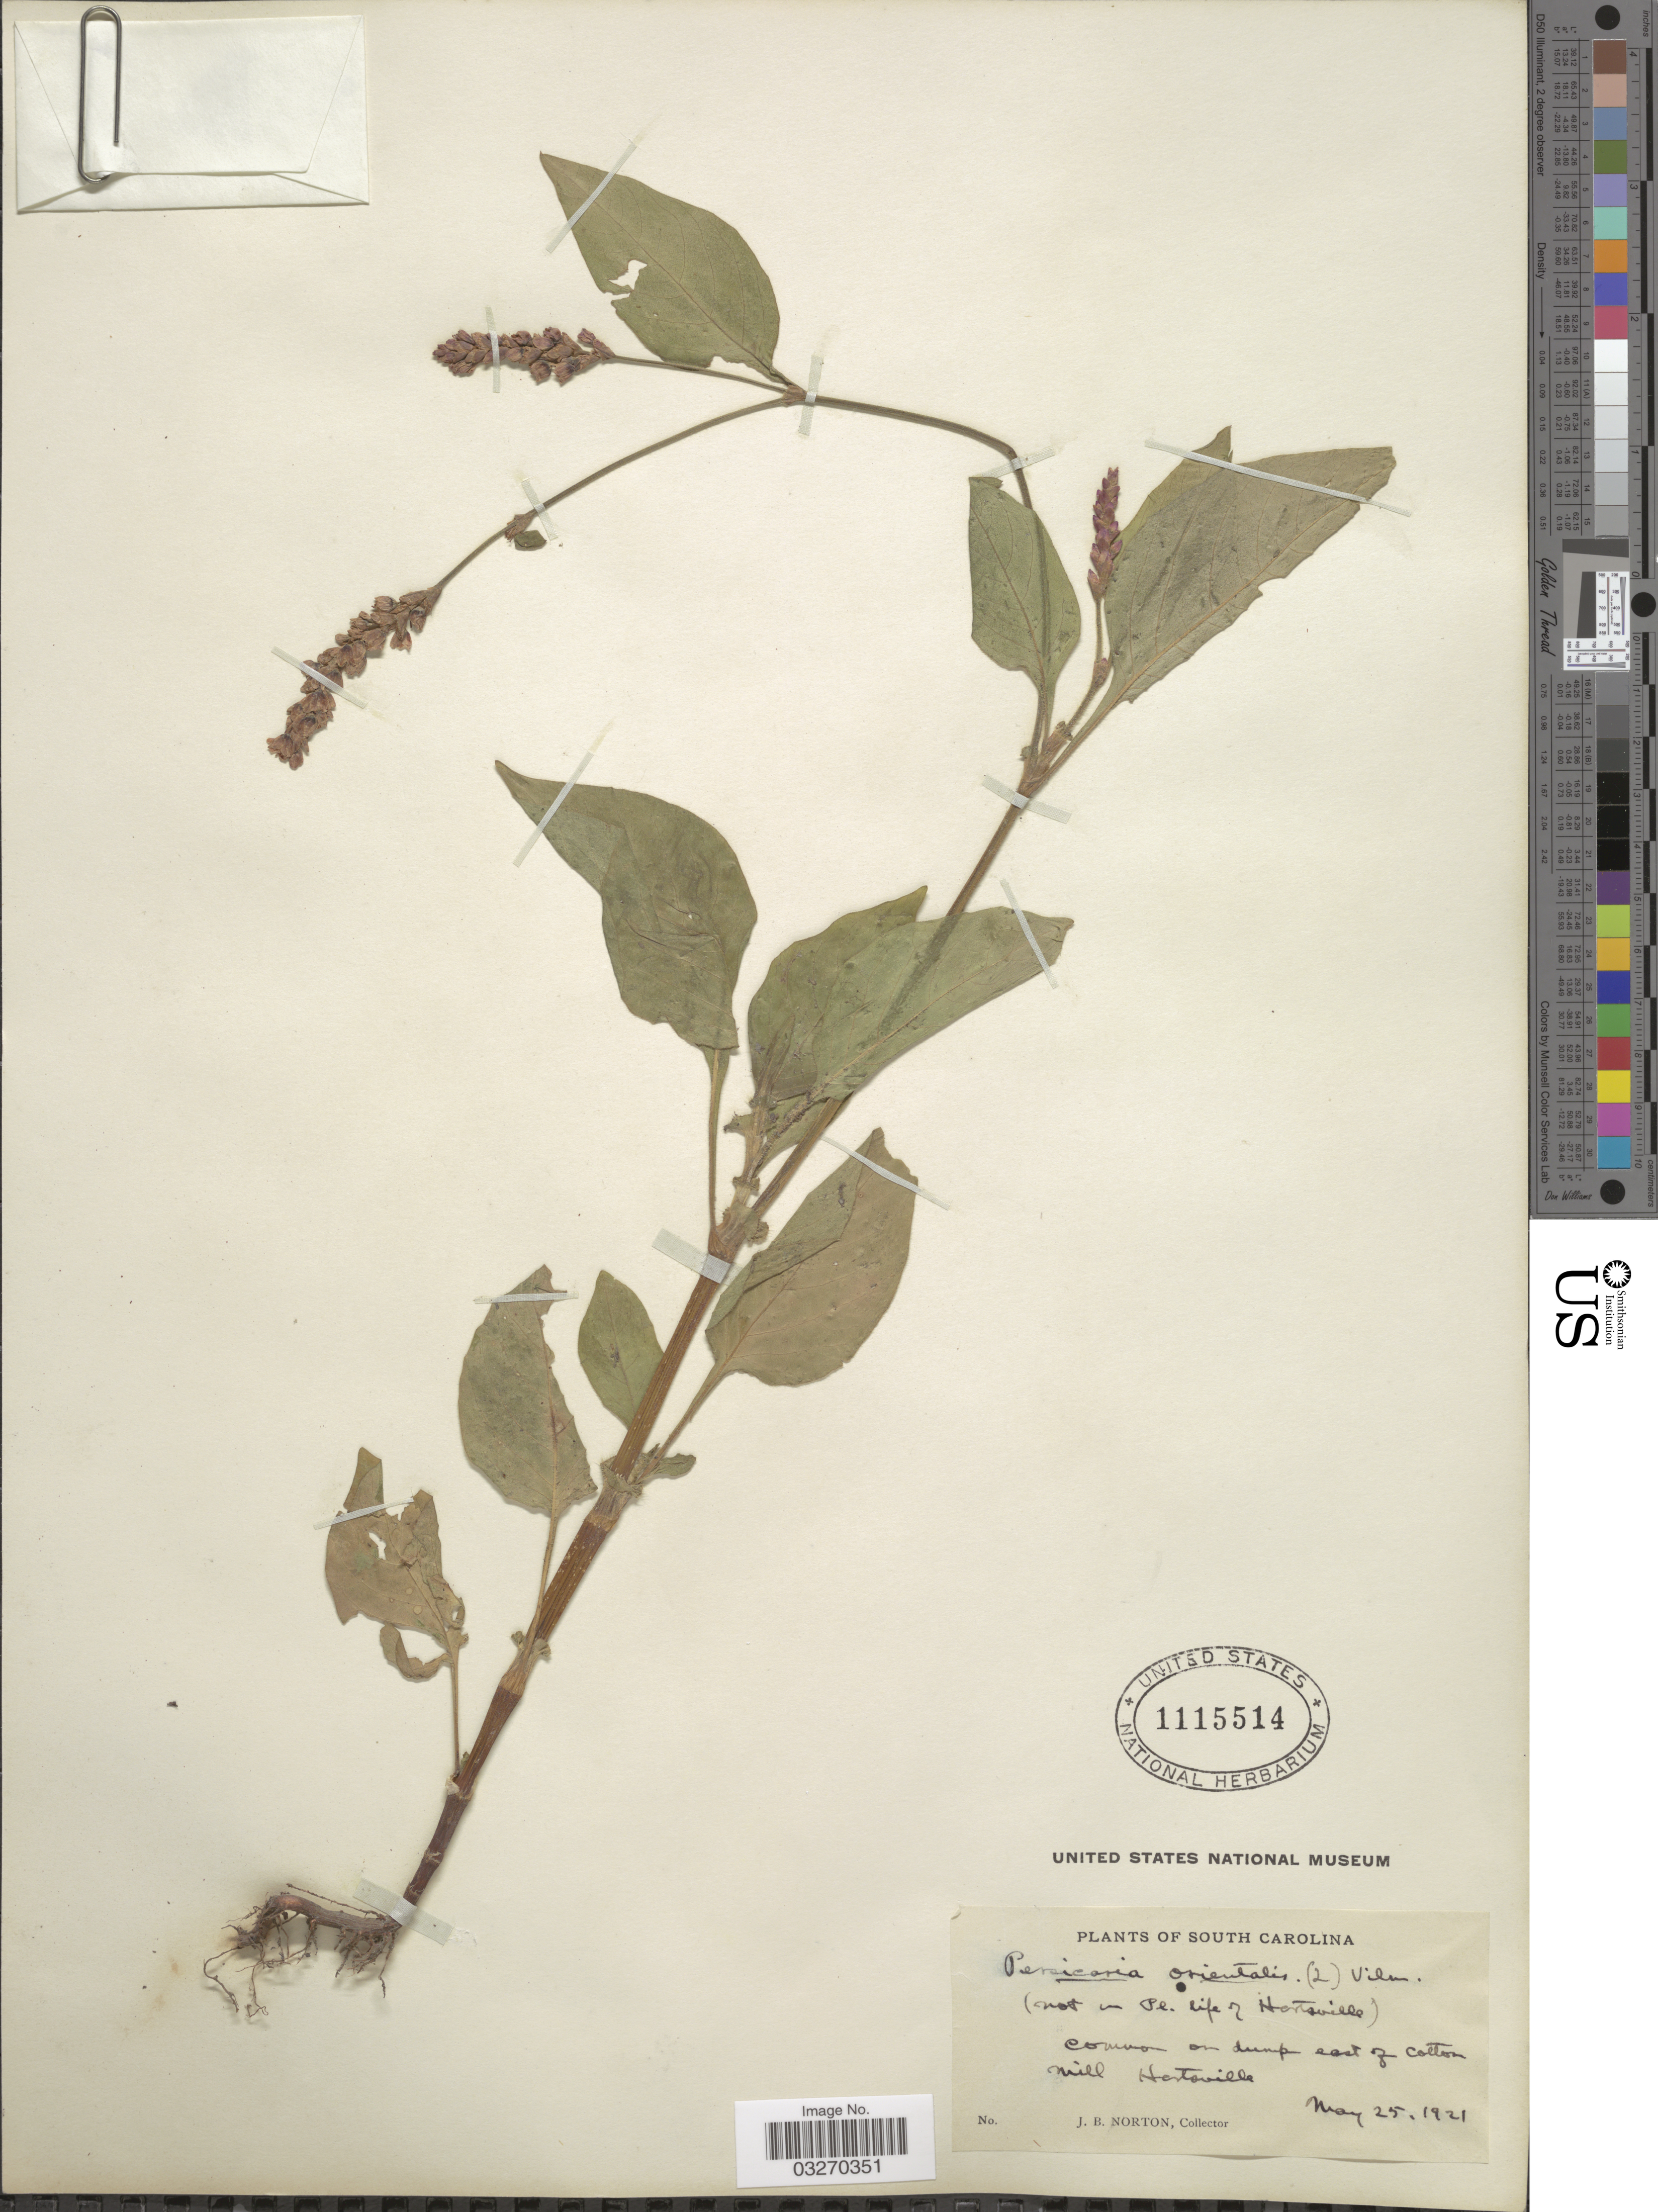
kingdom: Plantae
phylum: Tracheophyta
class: Magnoliopsida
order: Caryophyllales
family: Polygonaceae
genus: Persicaria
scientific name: Persicaria orientalis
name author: (L.) Spach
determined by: Atha, D. E.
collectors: J. B. Norton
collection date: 1921-05-25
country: United States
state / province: South Carolina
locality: Common on dump east of Cotton Mill Hartsville.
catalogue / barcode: US 1115514